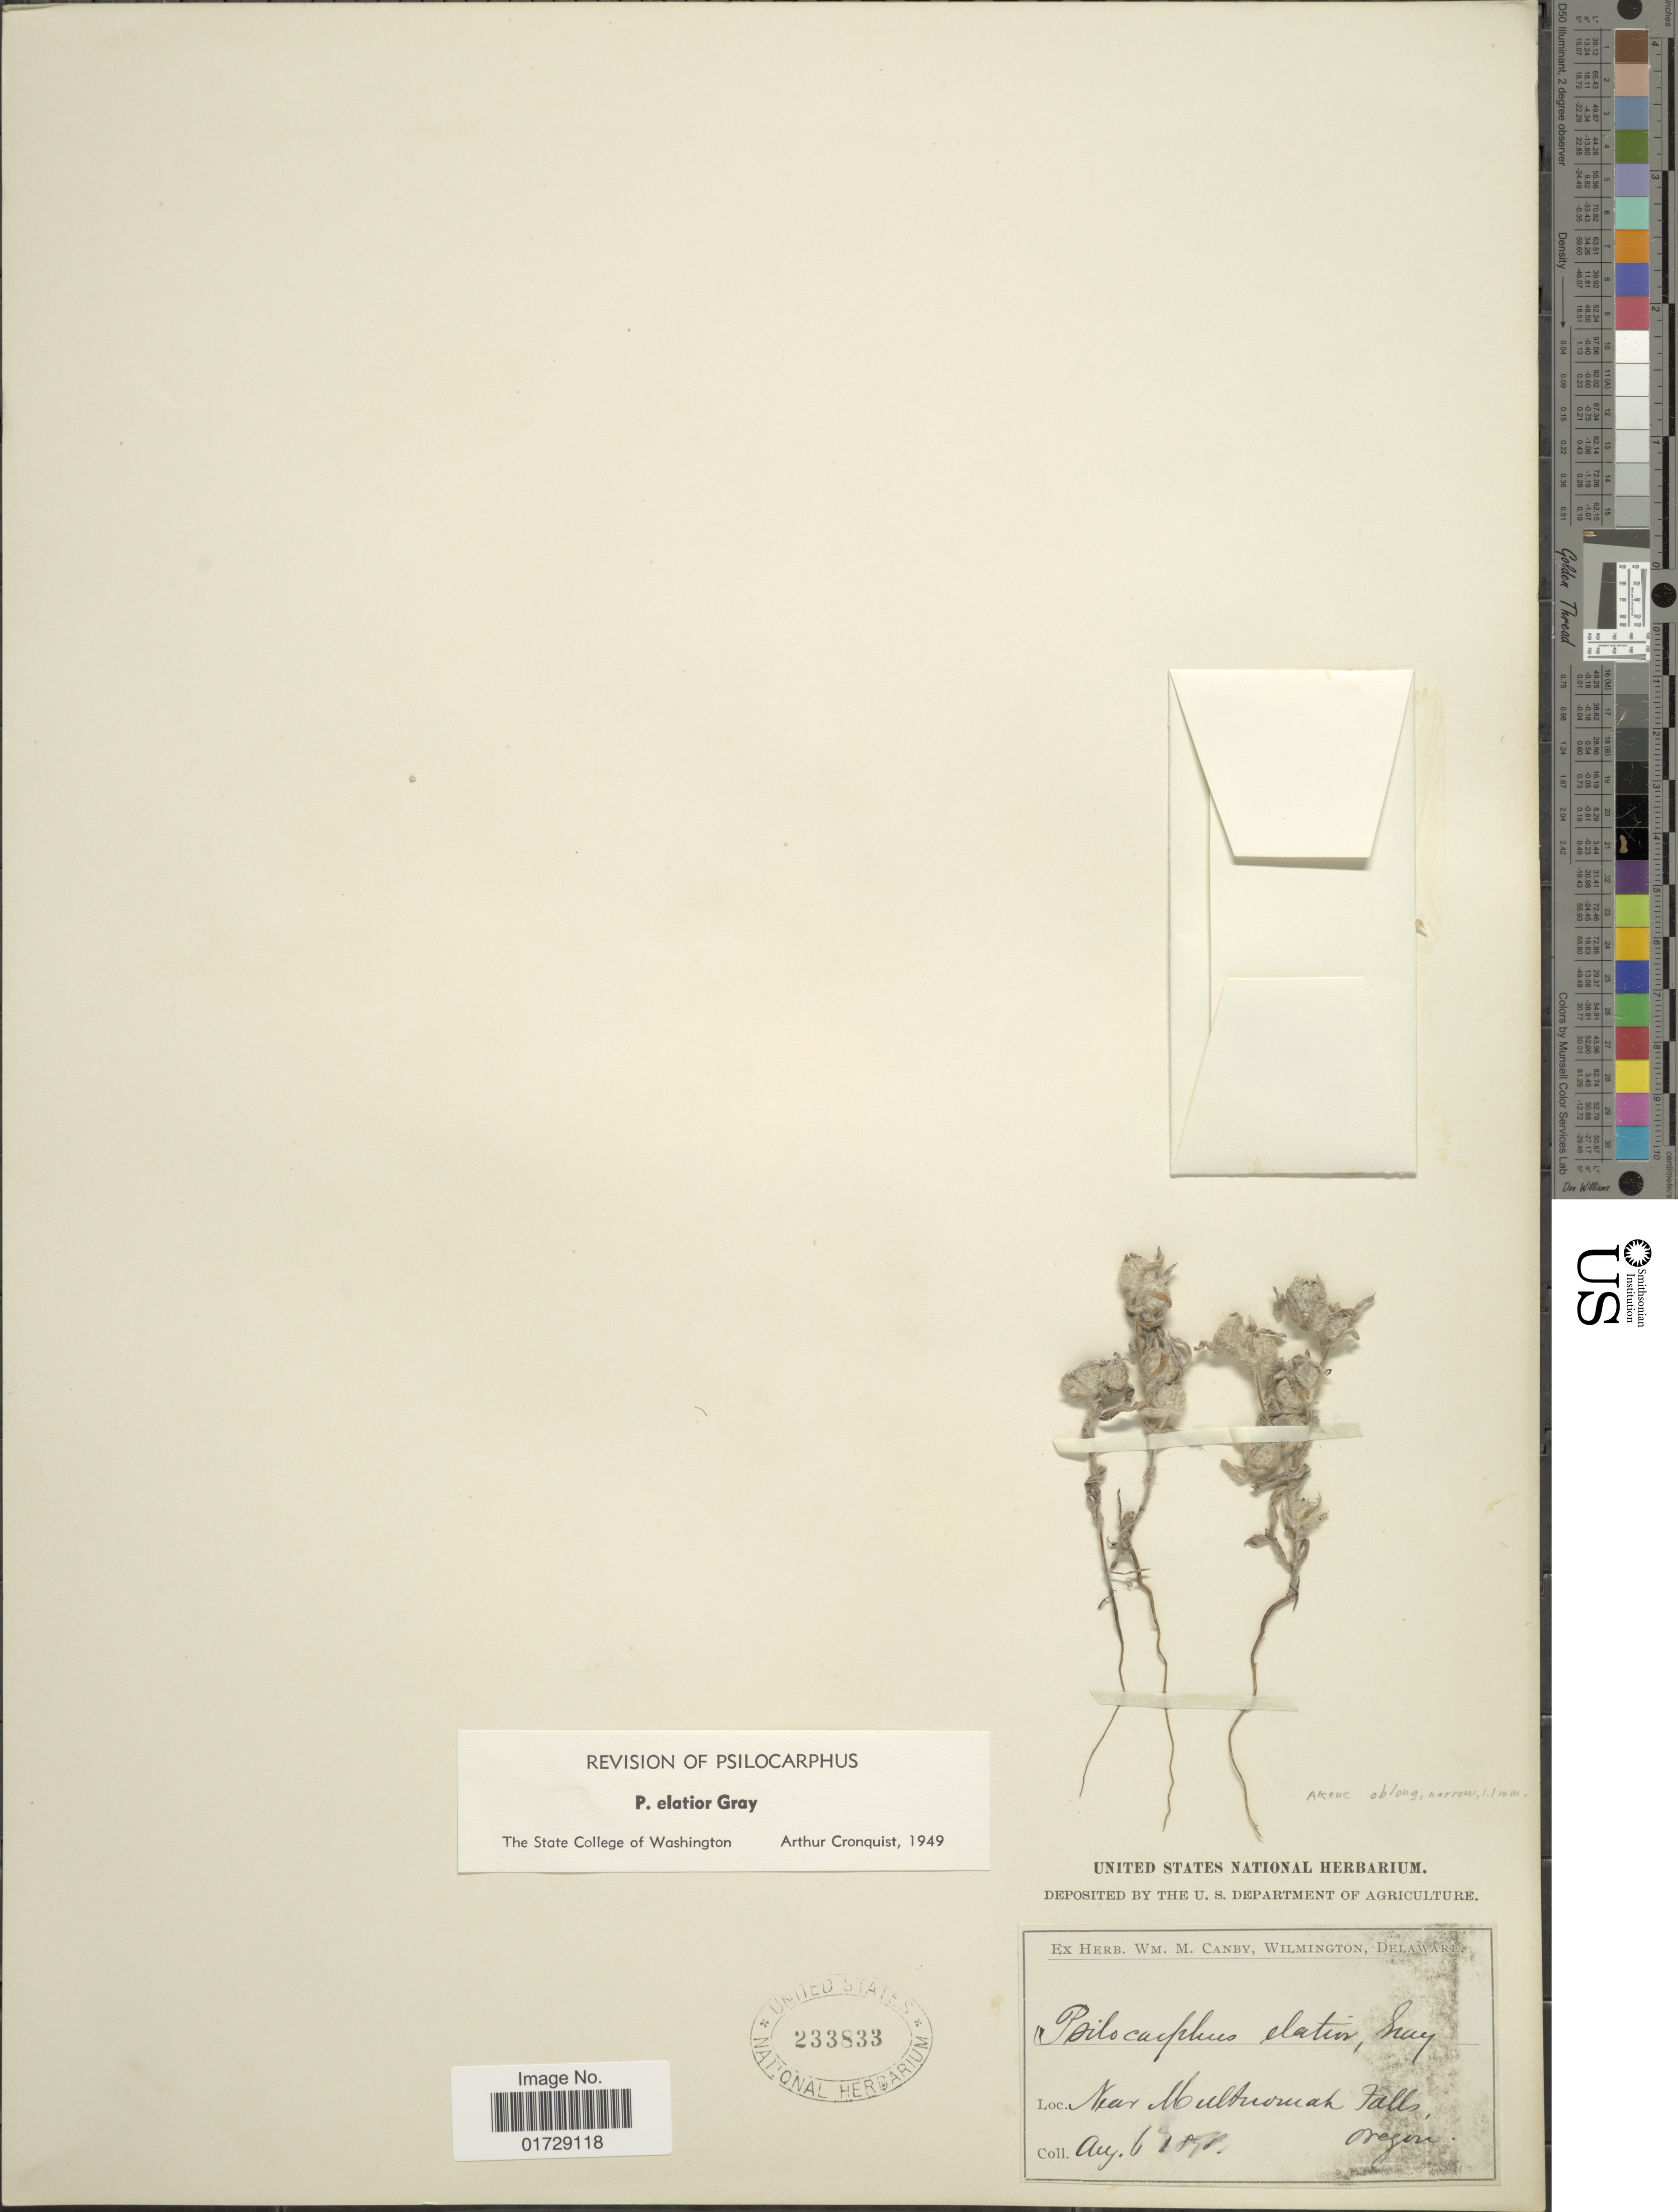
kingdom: Plantae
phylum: Tracheophyta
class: Magnoliopsida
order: Asterales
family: Asteraceae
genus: Psilocarphus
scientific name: Psilocarphus elatior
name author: (A. Gray) A. Gray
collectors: ex herb. W.M. Canby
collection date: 1898-08-06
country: United States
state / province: Oregon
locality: Near Multnomah Falls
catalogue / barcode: US 233833